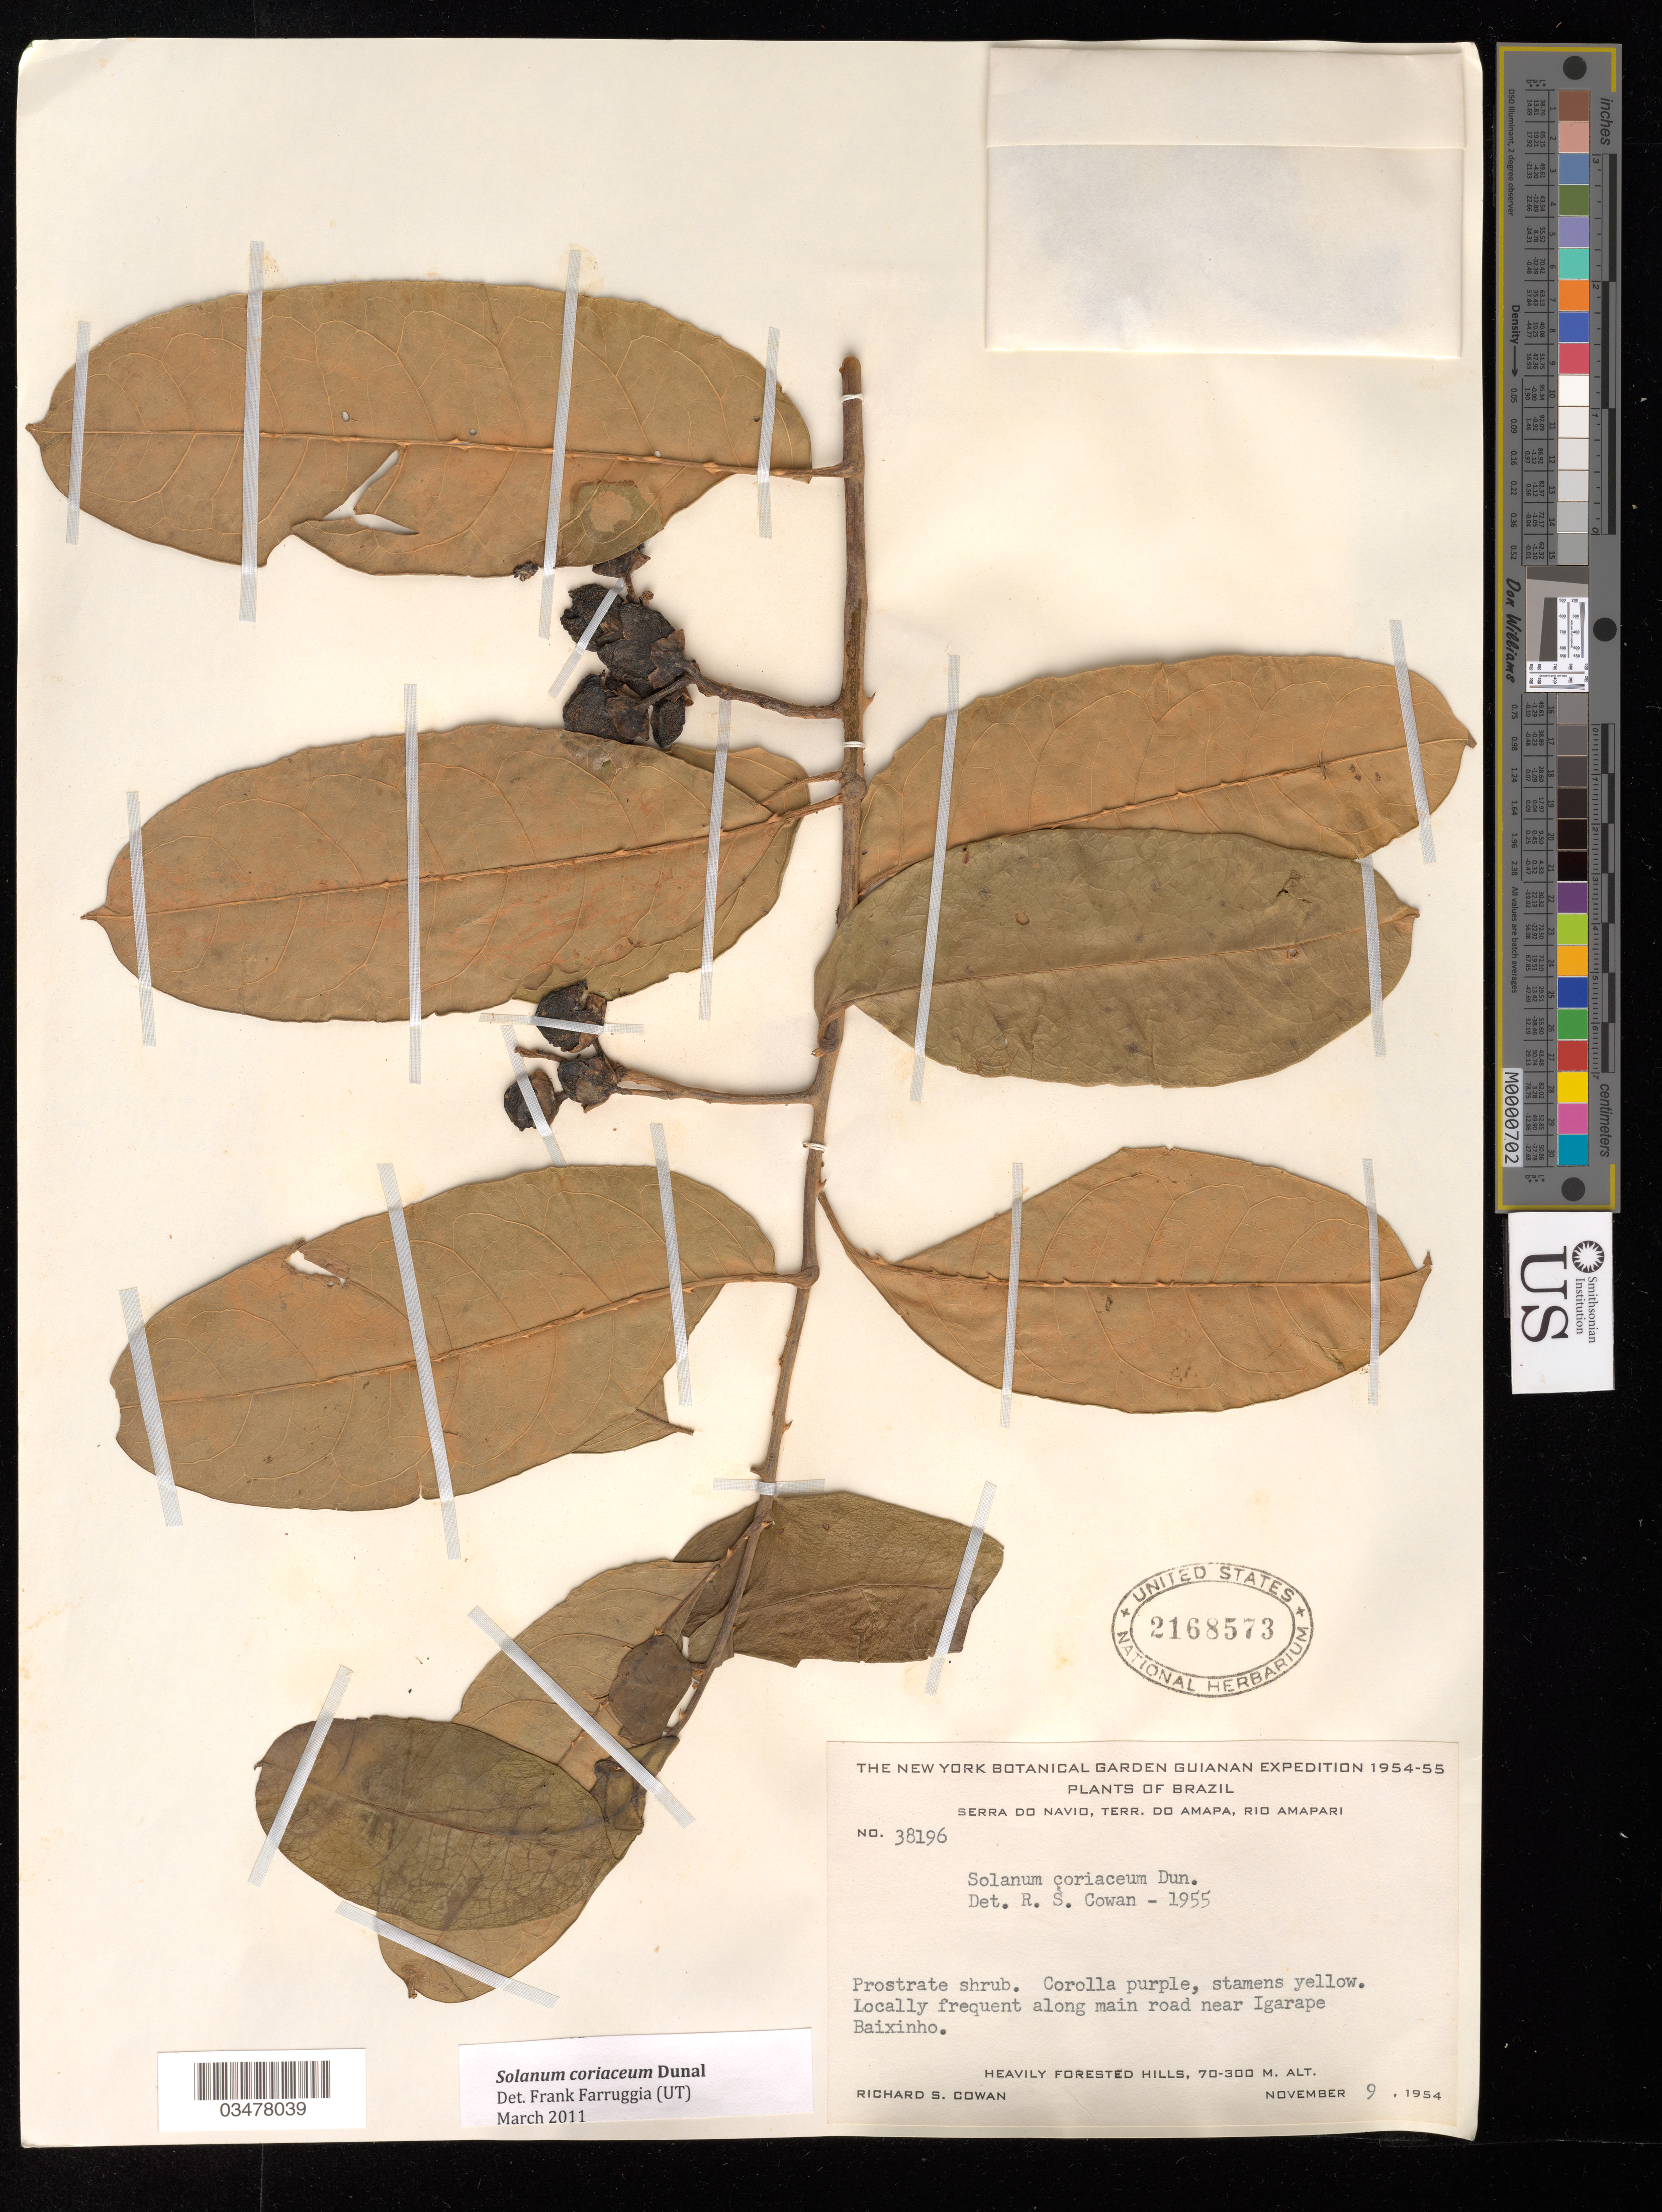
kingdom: Plantae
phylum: Tracheophyta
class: Magnoliopsida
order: Solanales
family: Solanaceae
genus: Solanum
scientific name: Solanum coriaceum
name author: Dunal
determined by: Cowan, R. S.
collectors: R. S. Cowan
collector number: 38196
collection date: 1954-11-09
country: Brazil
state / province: Amapá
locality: Serra do Navio. Rio Amapari. Along main road near Igarape Baixinho. Heavily Forested Hills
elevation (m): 70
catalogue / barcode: US 2168573